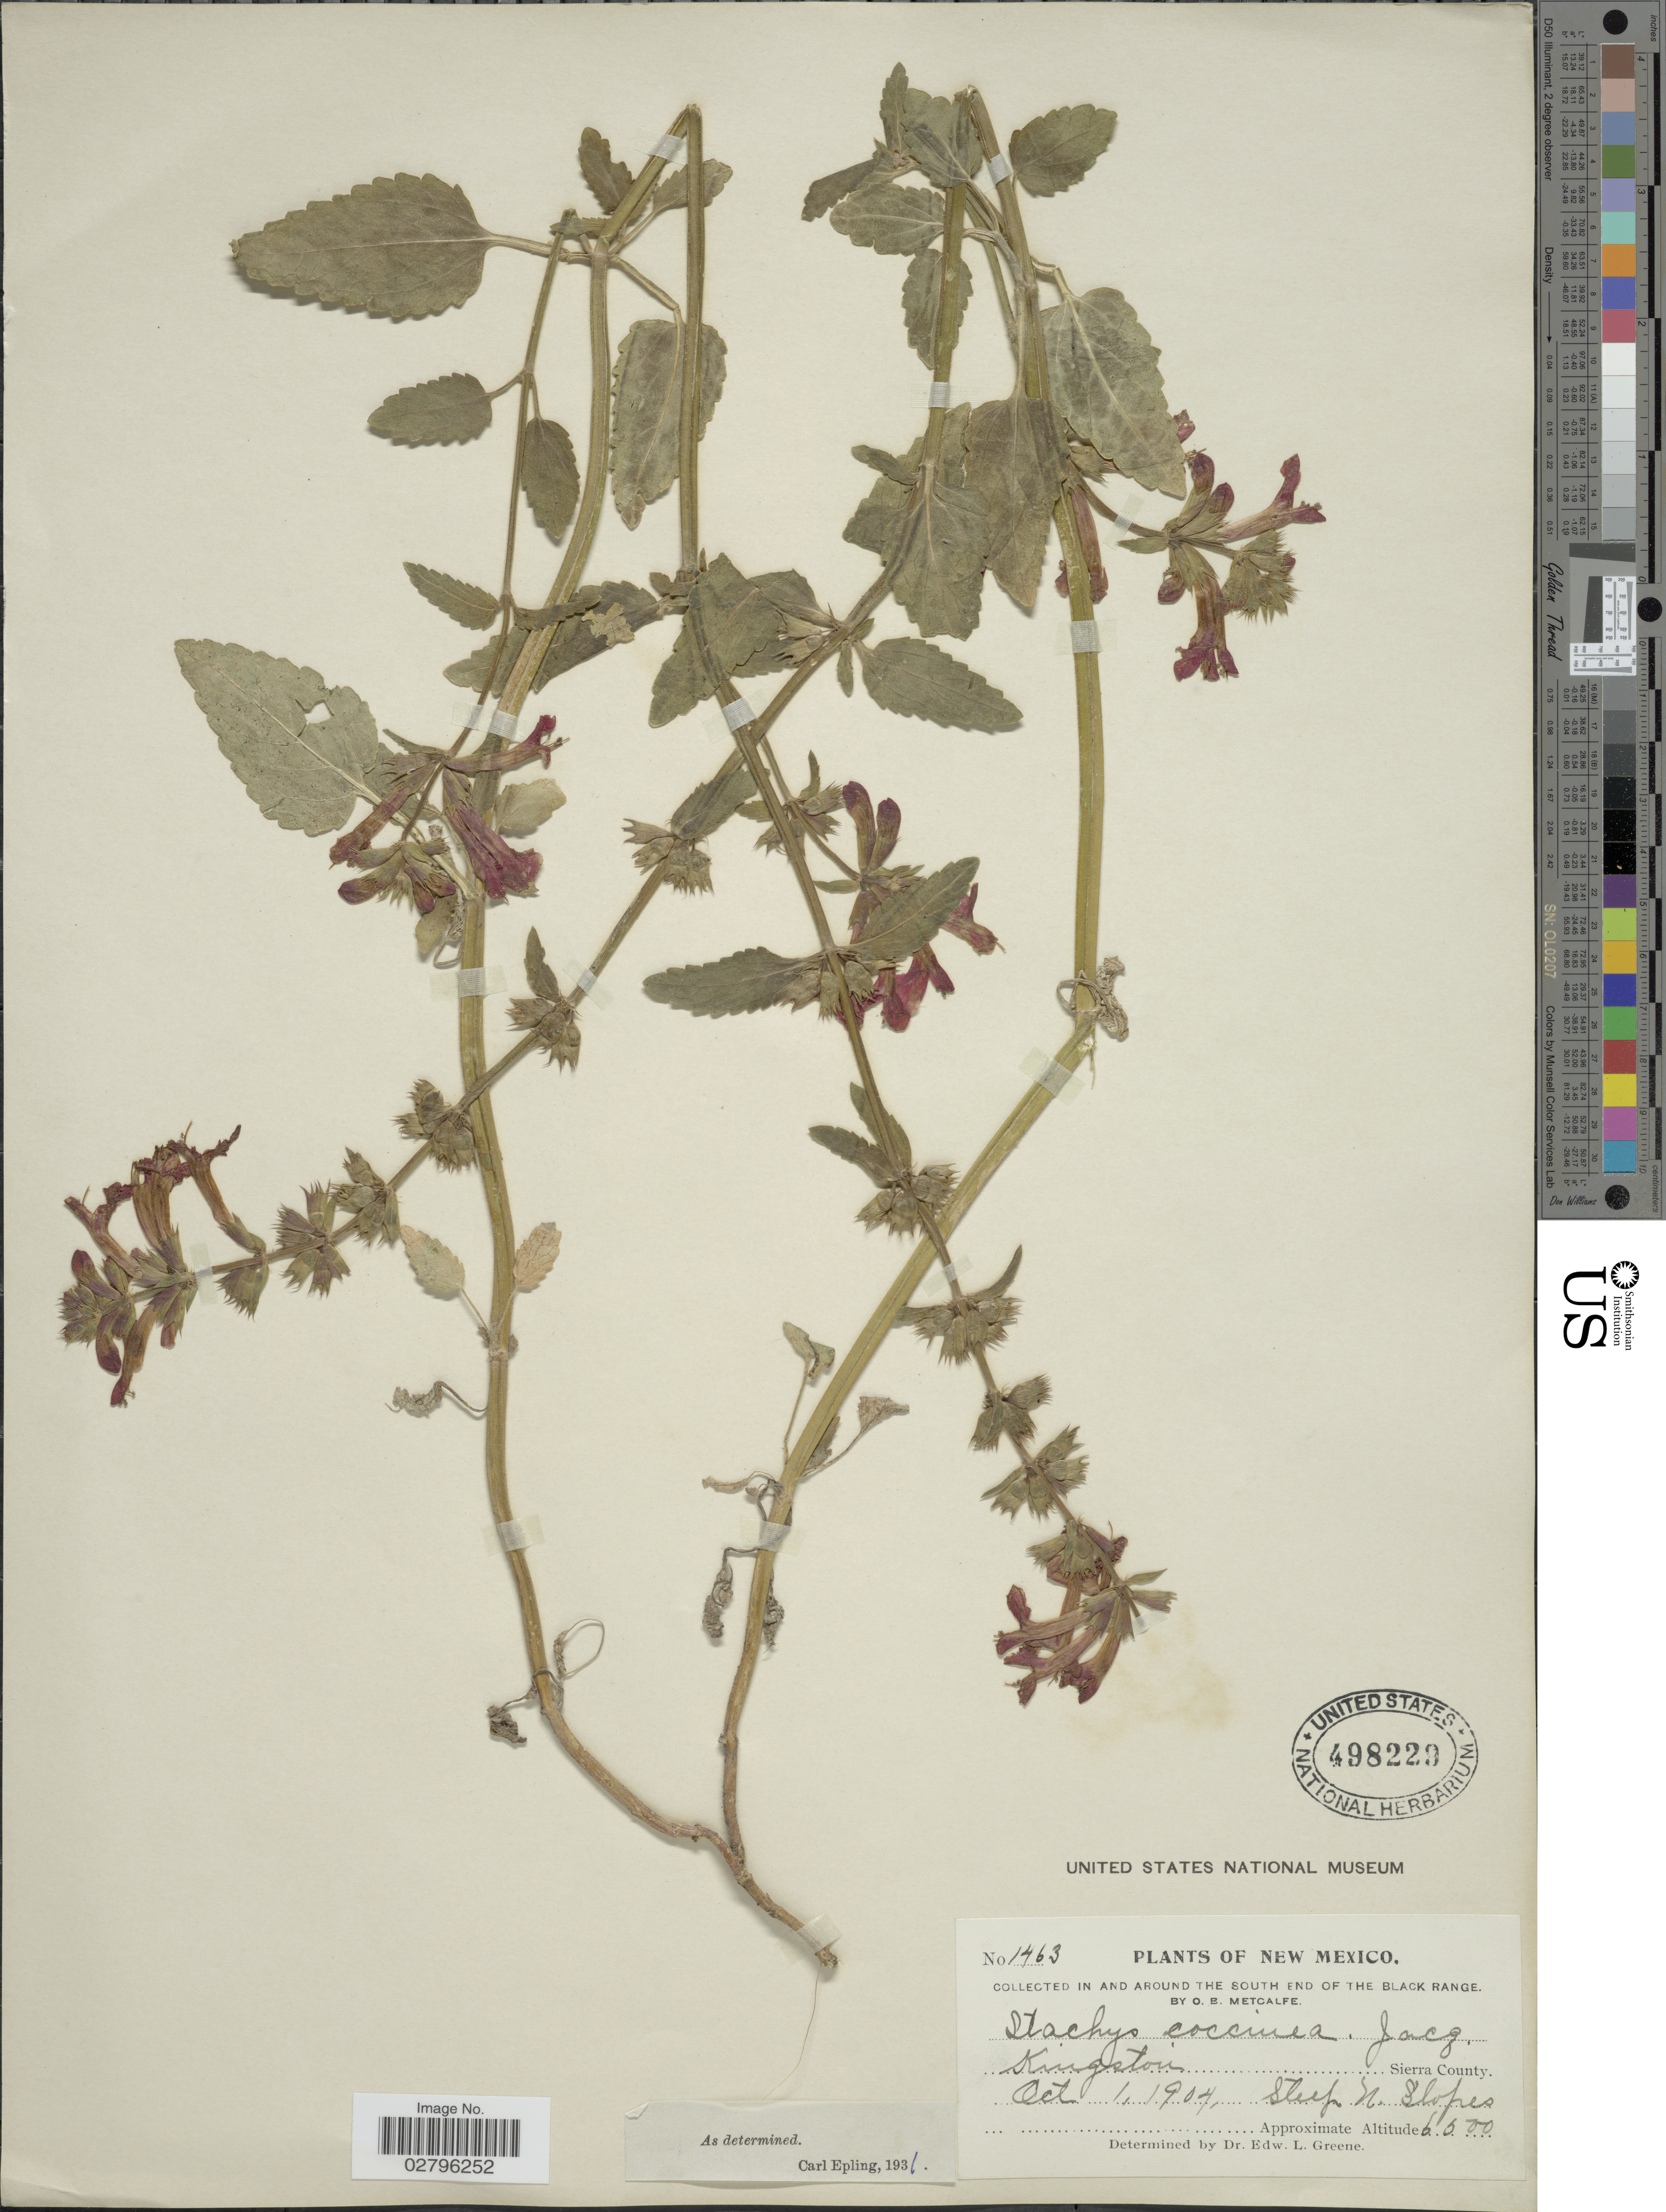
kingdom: Plantae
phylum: Tracheophyta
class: Magnoliopsida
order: Lamiales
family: Lamiaceae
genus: Stachys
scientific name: Stachys coccinea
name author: Ortega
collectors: O. B. Metcalfe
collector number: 1463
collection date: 1904-10-01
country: United States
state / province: New Mexico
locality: In and around the South End of the Black Range. Kingston, Sierra County, steep N. Slopes.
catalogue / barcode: US 498229